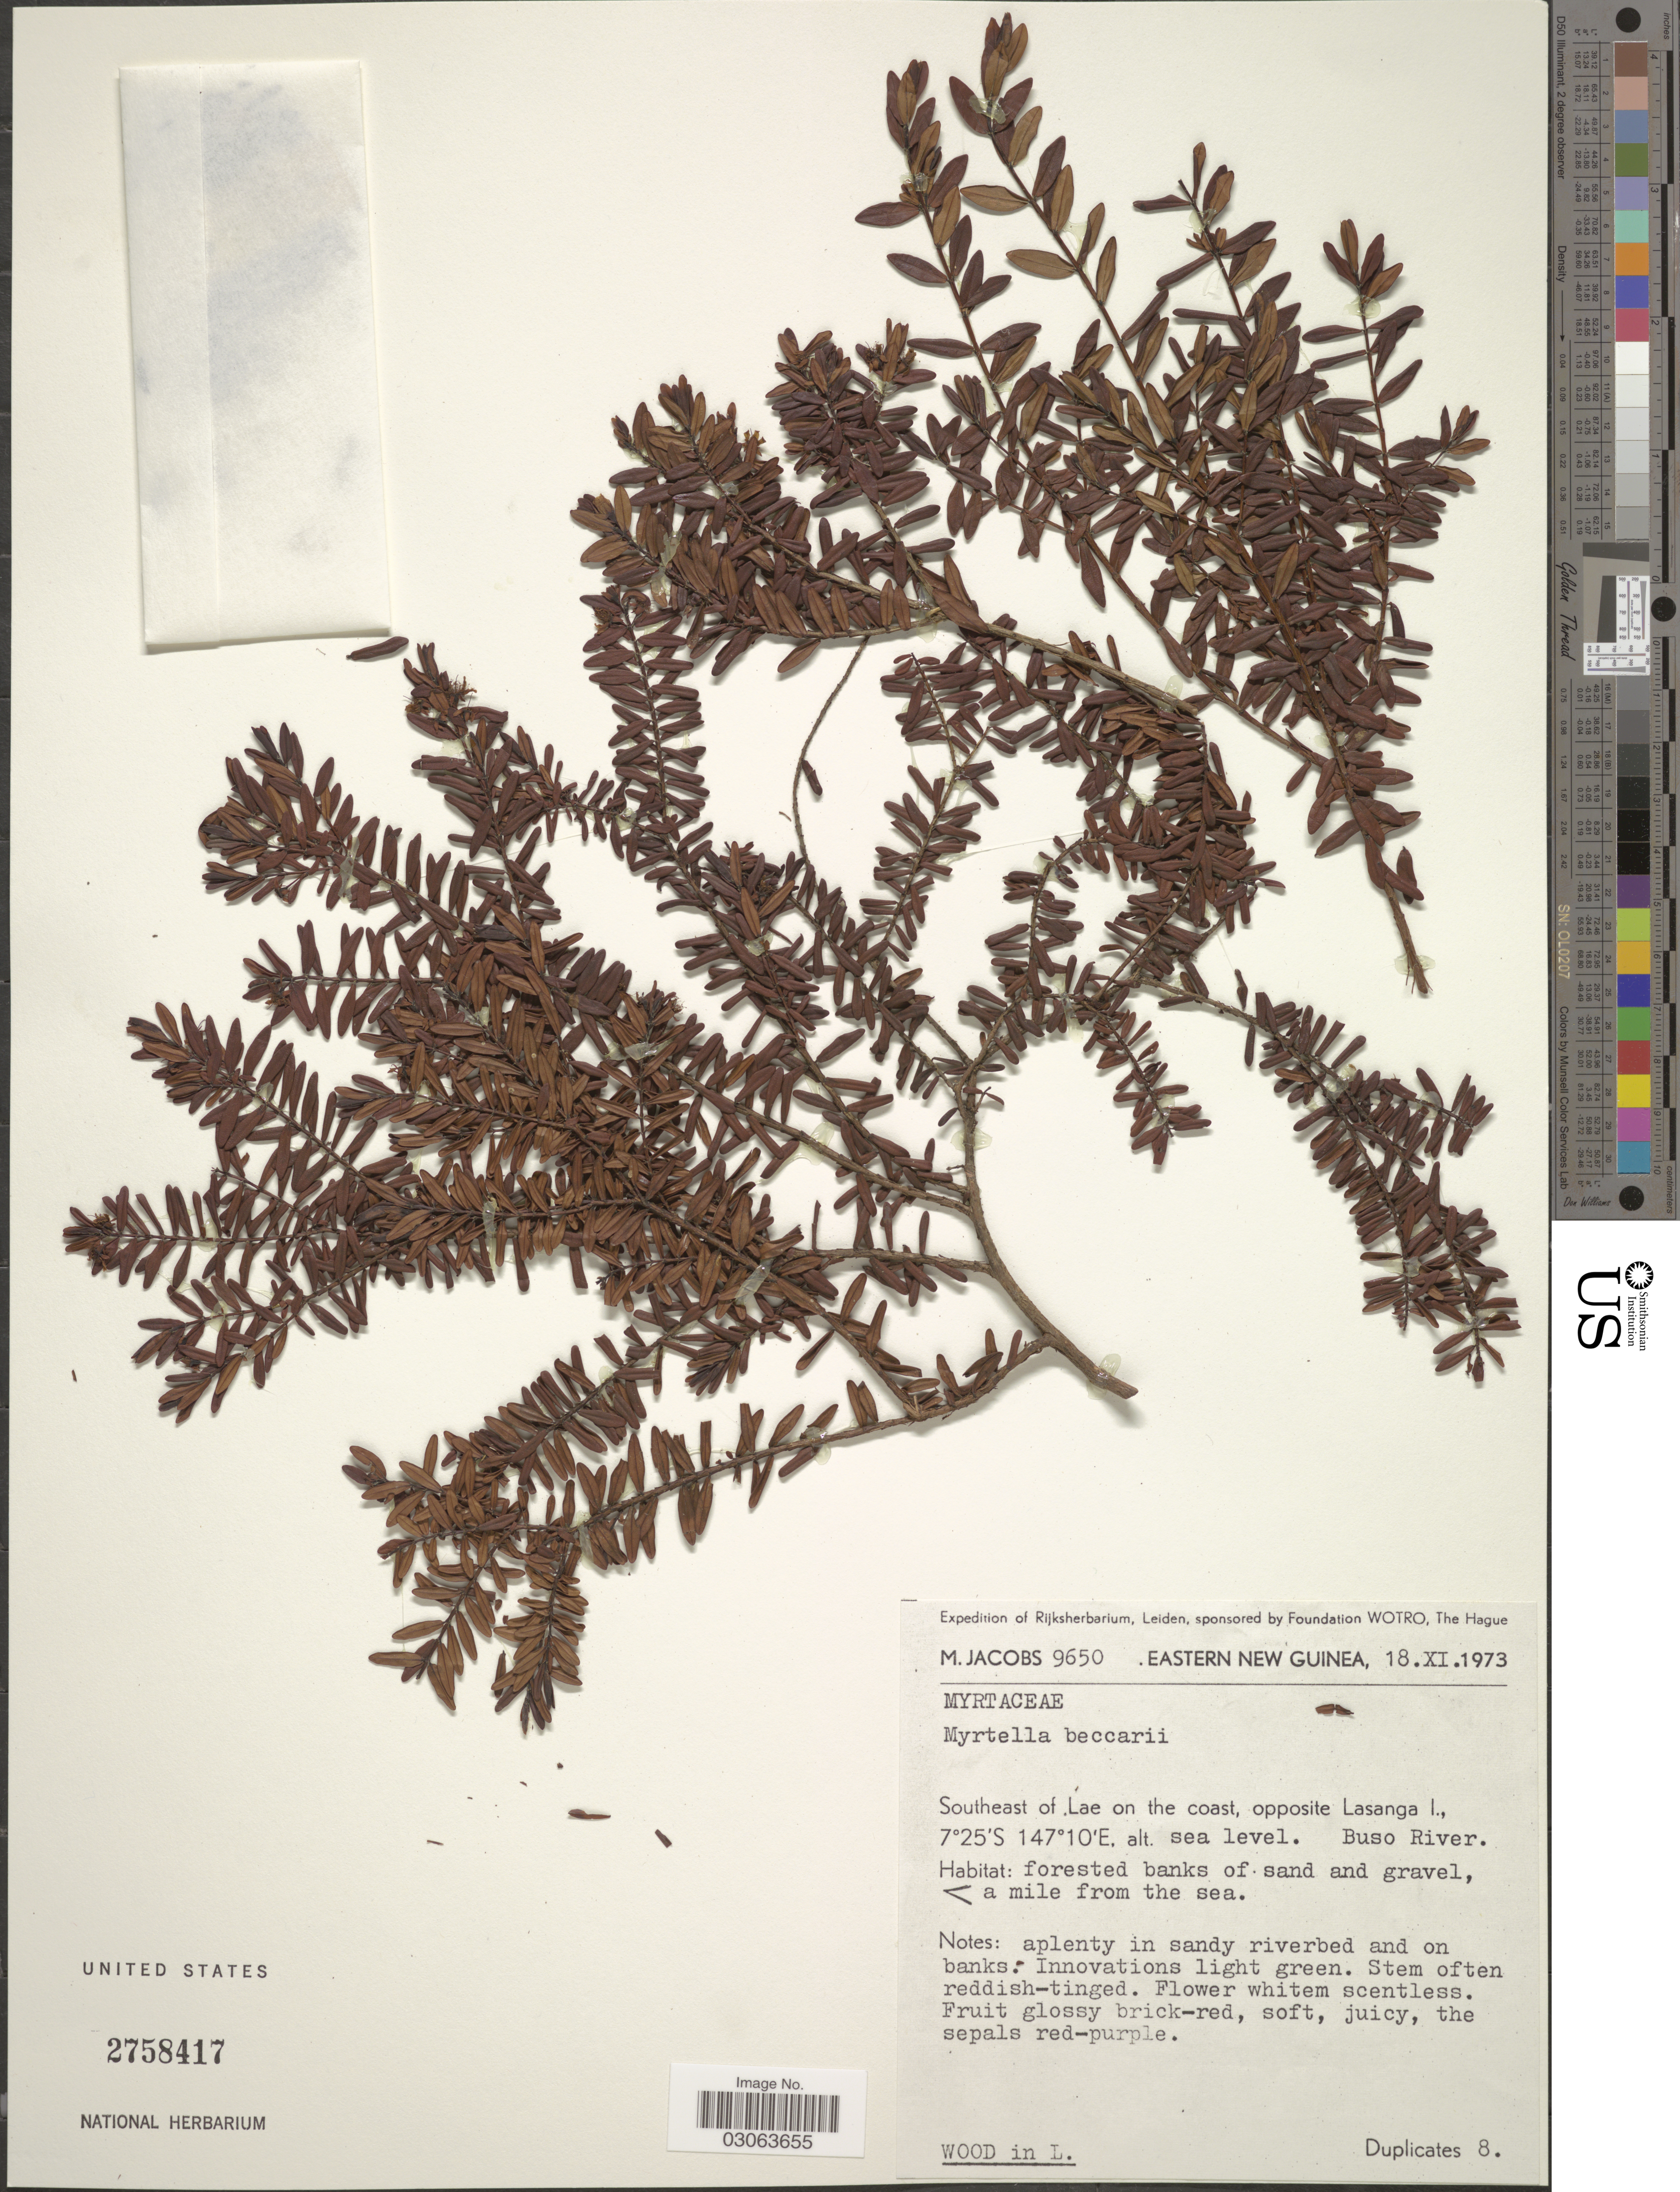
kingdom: Plantae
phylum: Tracheophyta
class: Magnoliopsida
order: Myrtales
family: Myrtaceae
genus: Myrtella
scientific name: Myrtella beccarii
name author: F. Muell.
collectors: M. Jacobs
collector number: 9650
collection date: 1973-11-18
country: Papua New Guinea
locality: Eastern New Guinea, Southeast of Lae on the coast, opposite Lasanga I., Buso River.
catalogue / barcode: US 2758417